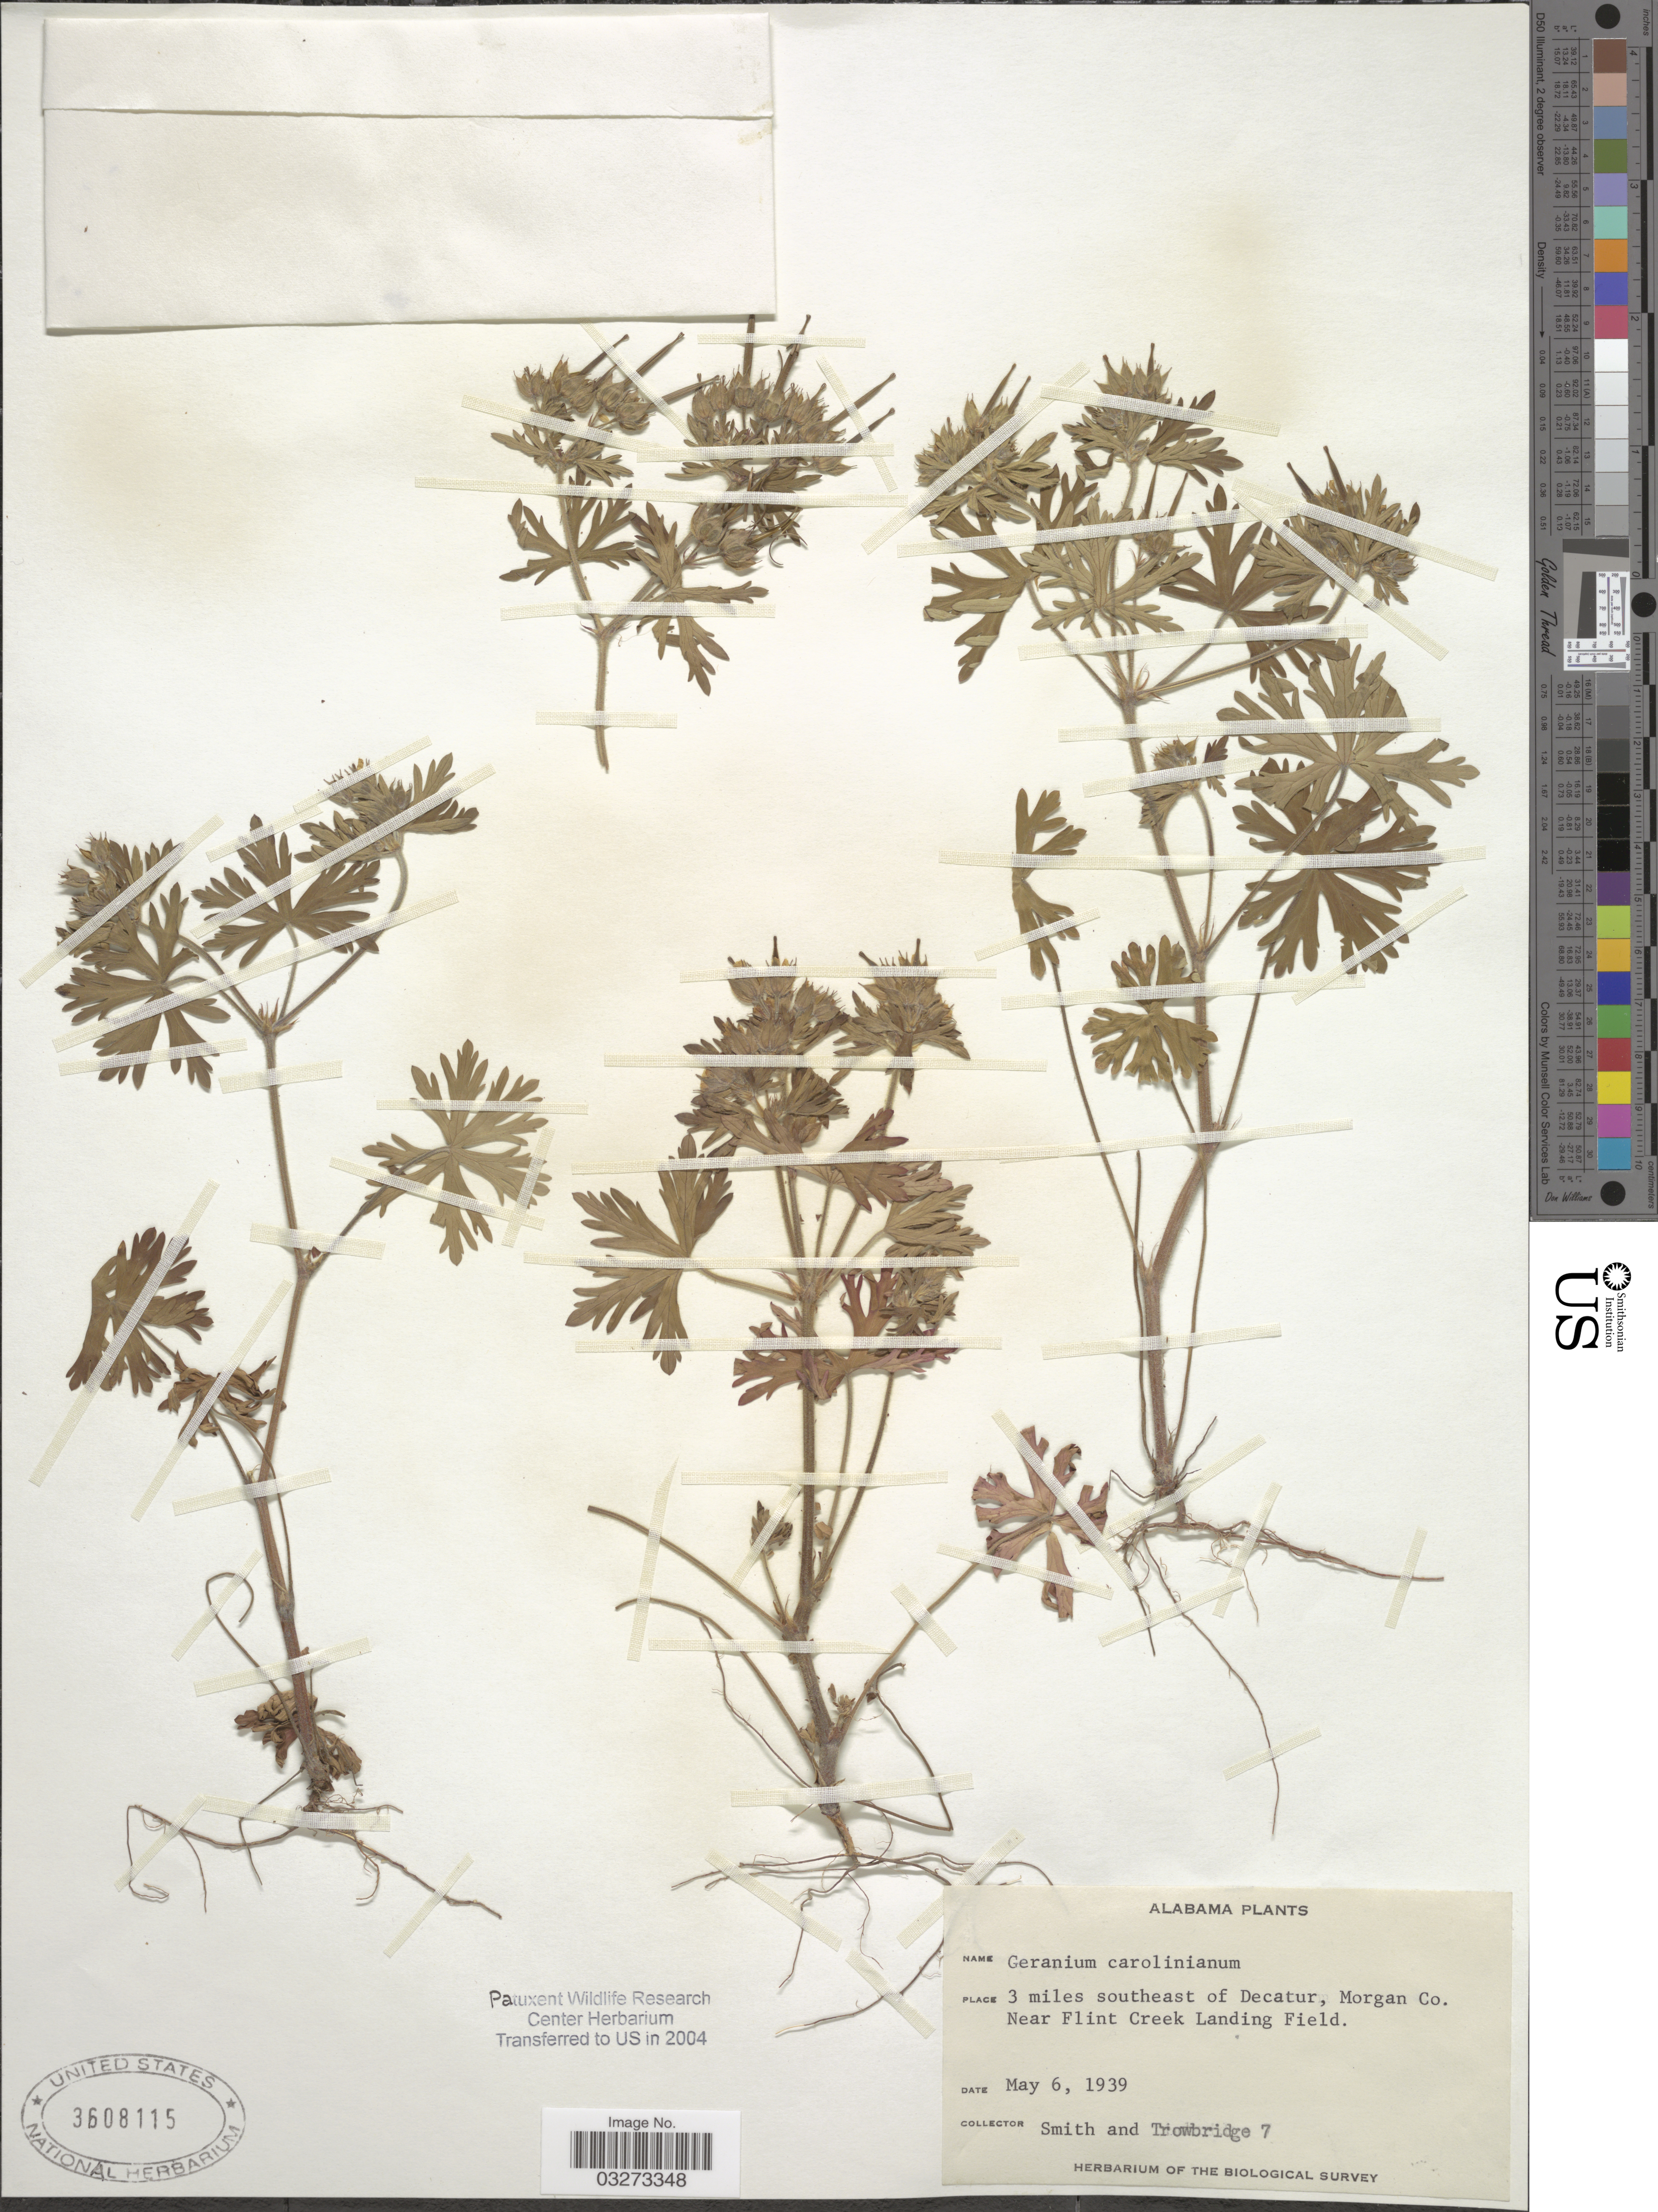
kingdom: Plantae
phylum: Tracheophyta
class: Magnoliopsida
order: Geraniales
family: Geraniaceae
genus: Geranium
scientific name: Geranium carolinianum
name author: L.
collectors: -- Smith & Trowbridge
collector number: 7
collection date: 1939-05-06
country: United States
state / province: Alabama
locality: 3 miles southeast of Decatur, Morgan Co. Near Flint Creek Landing Field.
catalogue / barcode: US 3608115